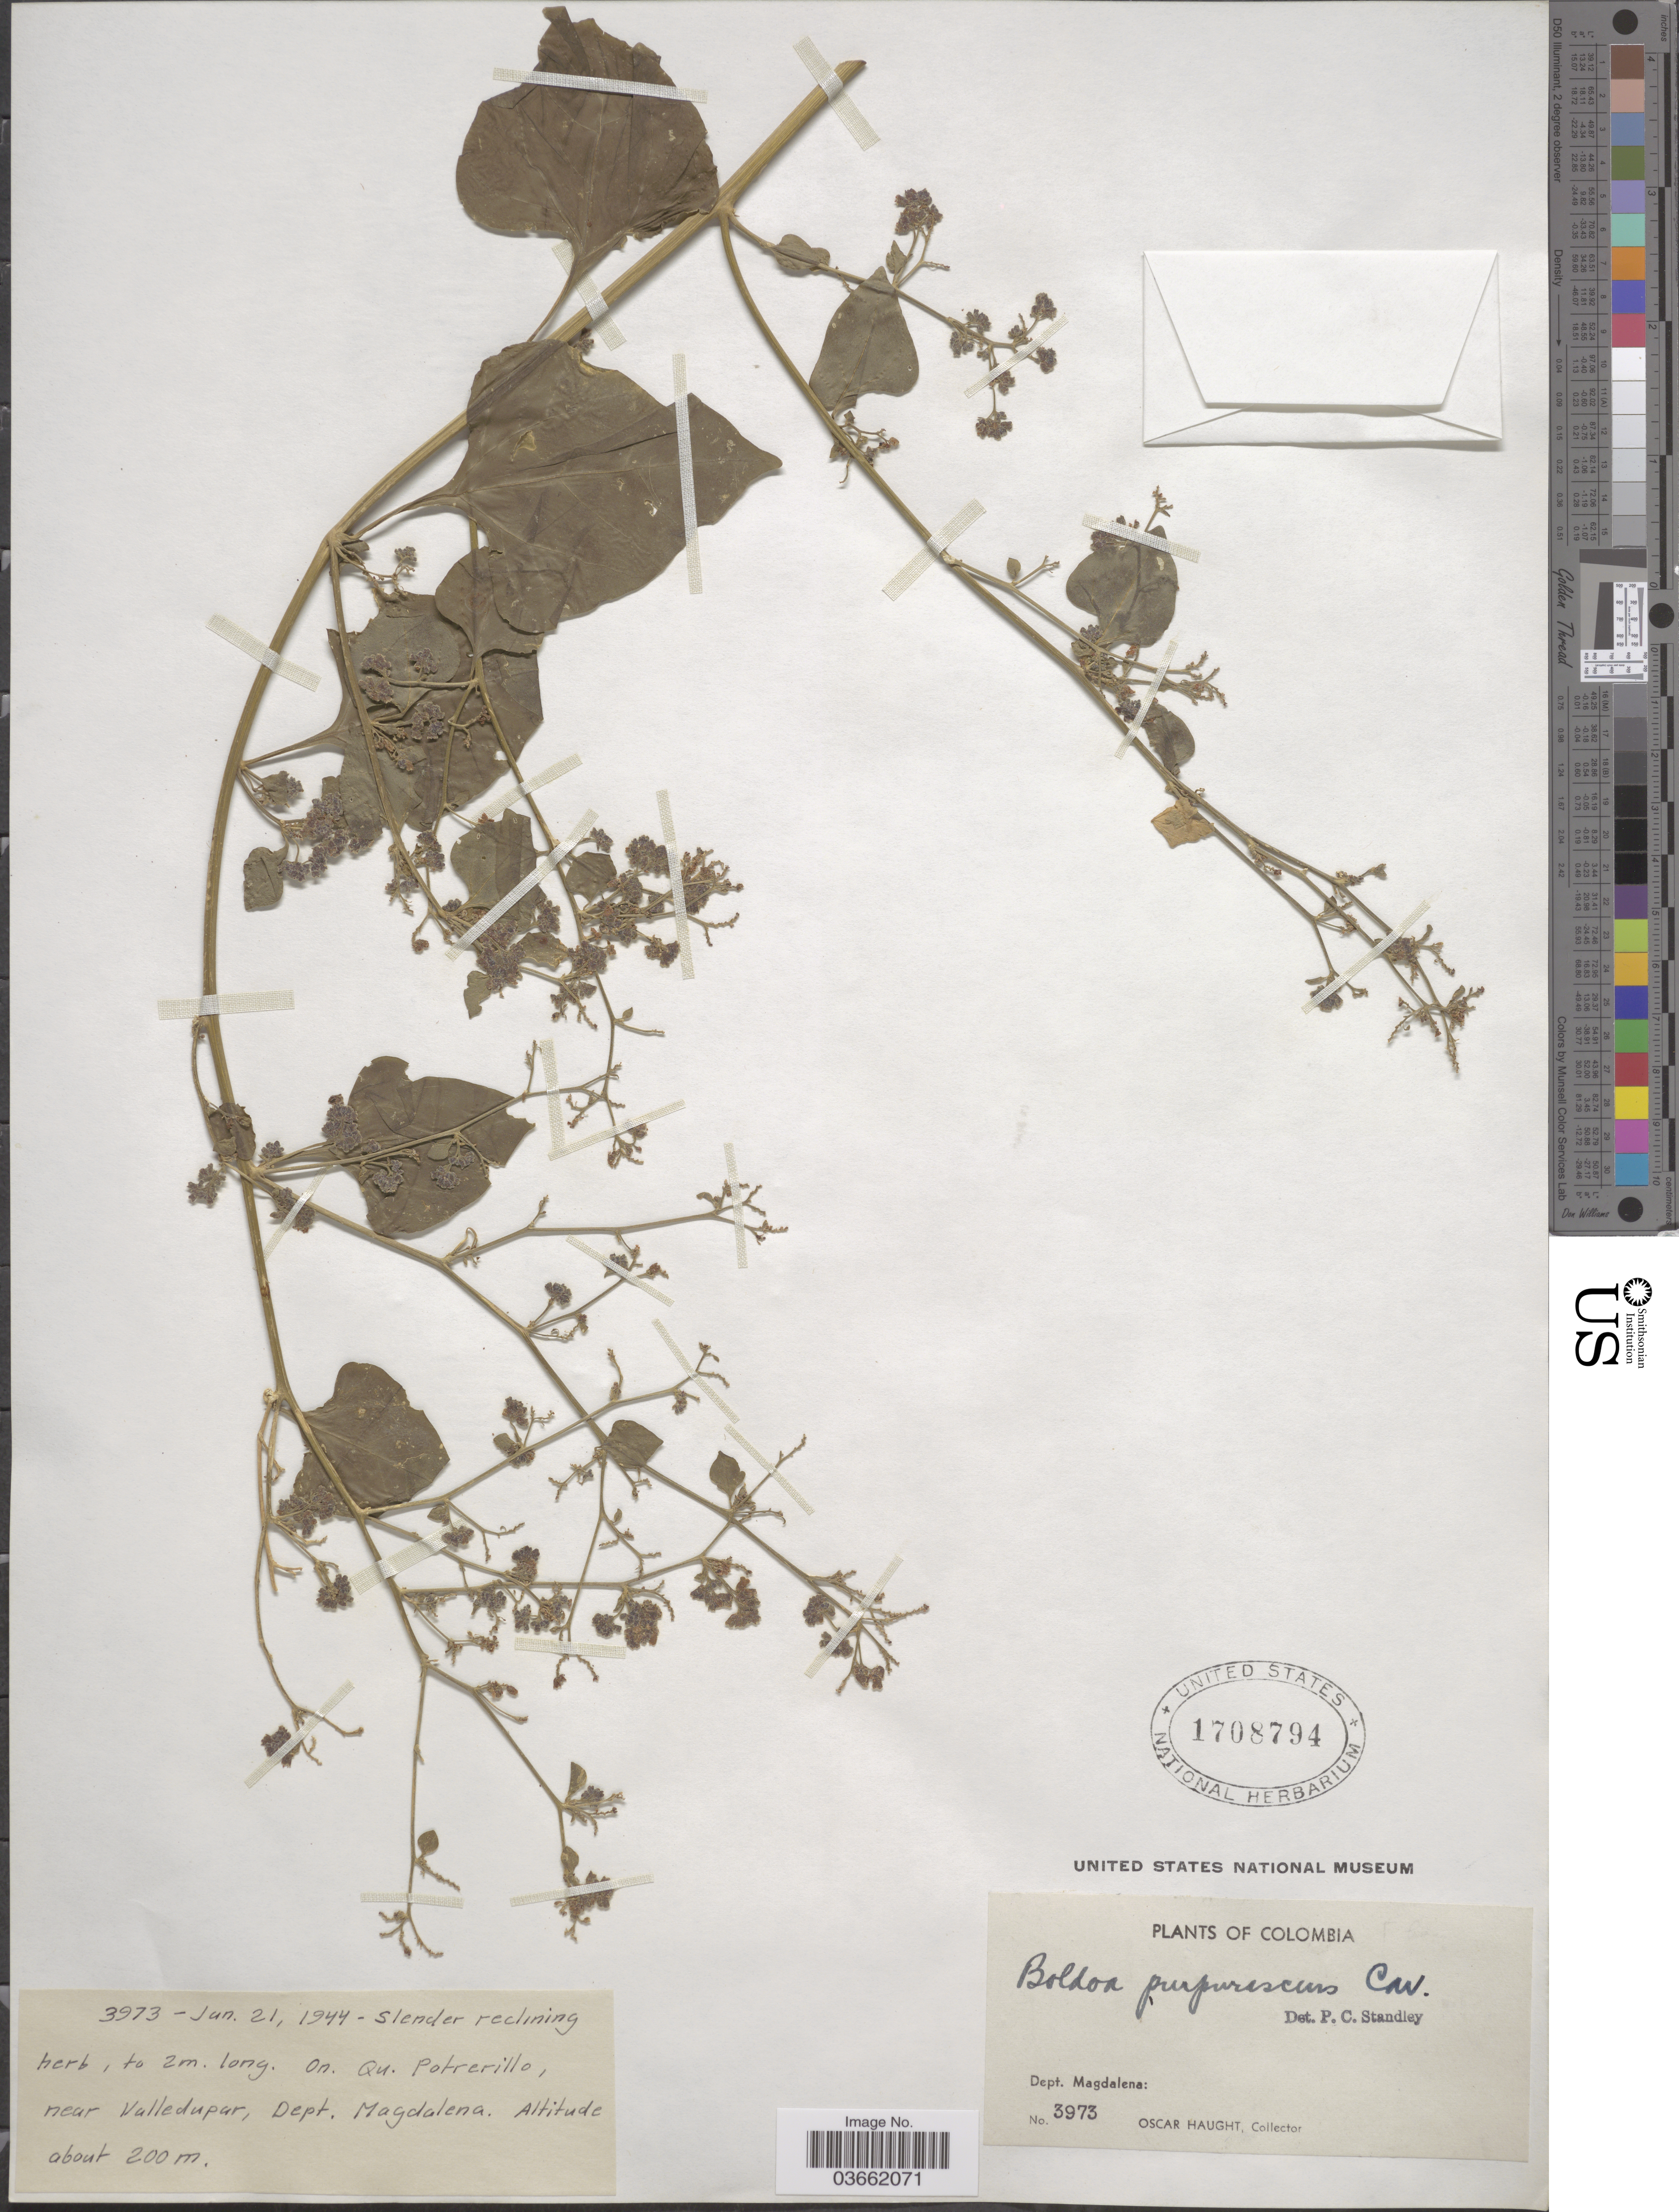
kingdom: Plantae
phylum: Tracheophyta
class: Magnoliopsida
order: Caryophyllales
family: Nyctaginaceae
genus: Salpianthus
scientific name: Salpianthus purpurascens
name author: (Cav. ex Lag.) Hook. & Arn.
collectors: O. Haught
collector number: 3973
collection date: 1944-06-21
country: Colombia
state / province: Magdalena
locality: On Qu. Potrerillo, near Valledupur, Depart. Magdalena.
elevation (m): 200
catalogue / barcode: US 1708794